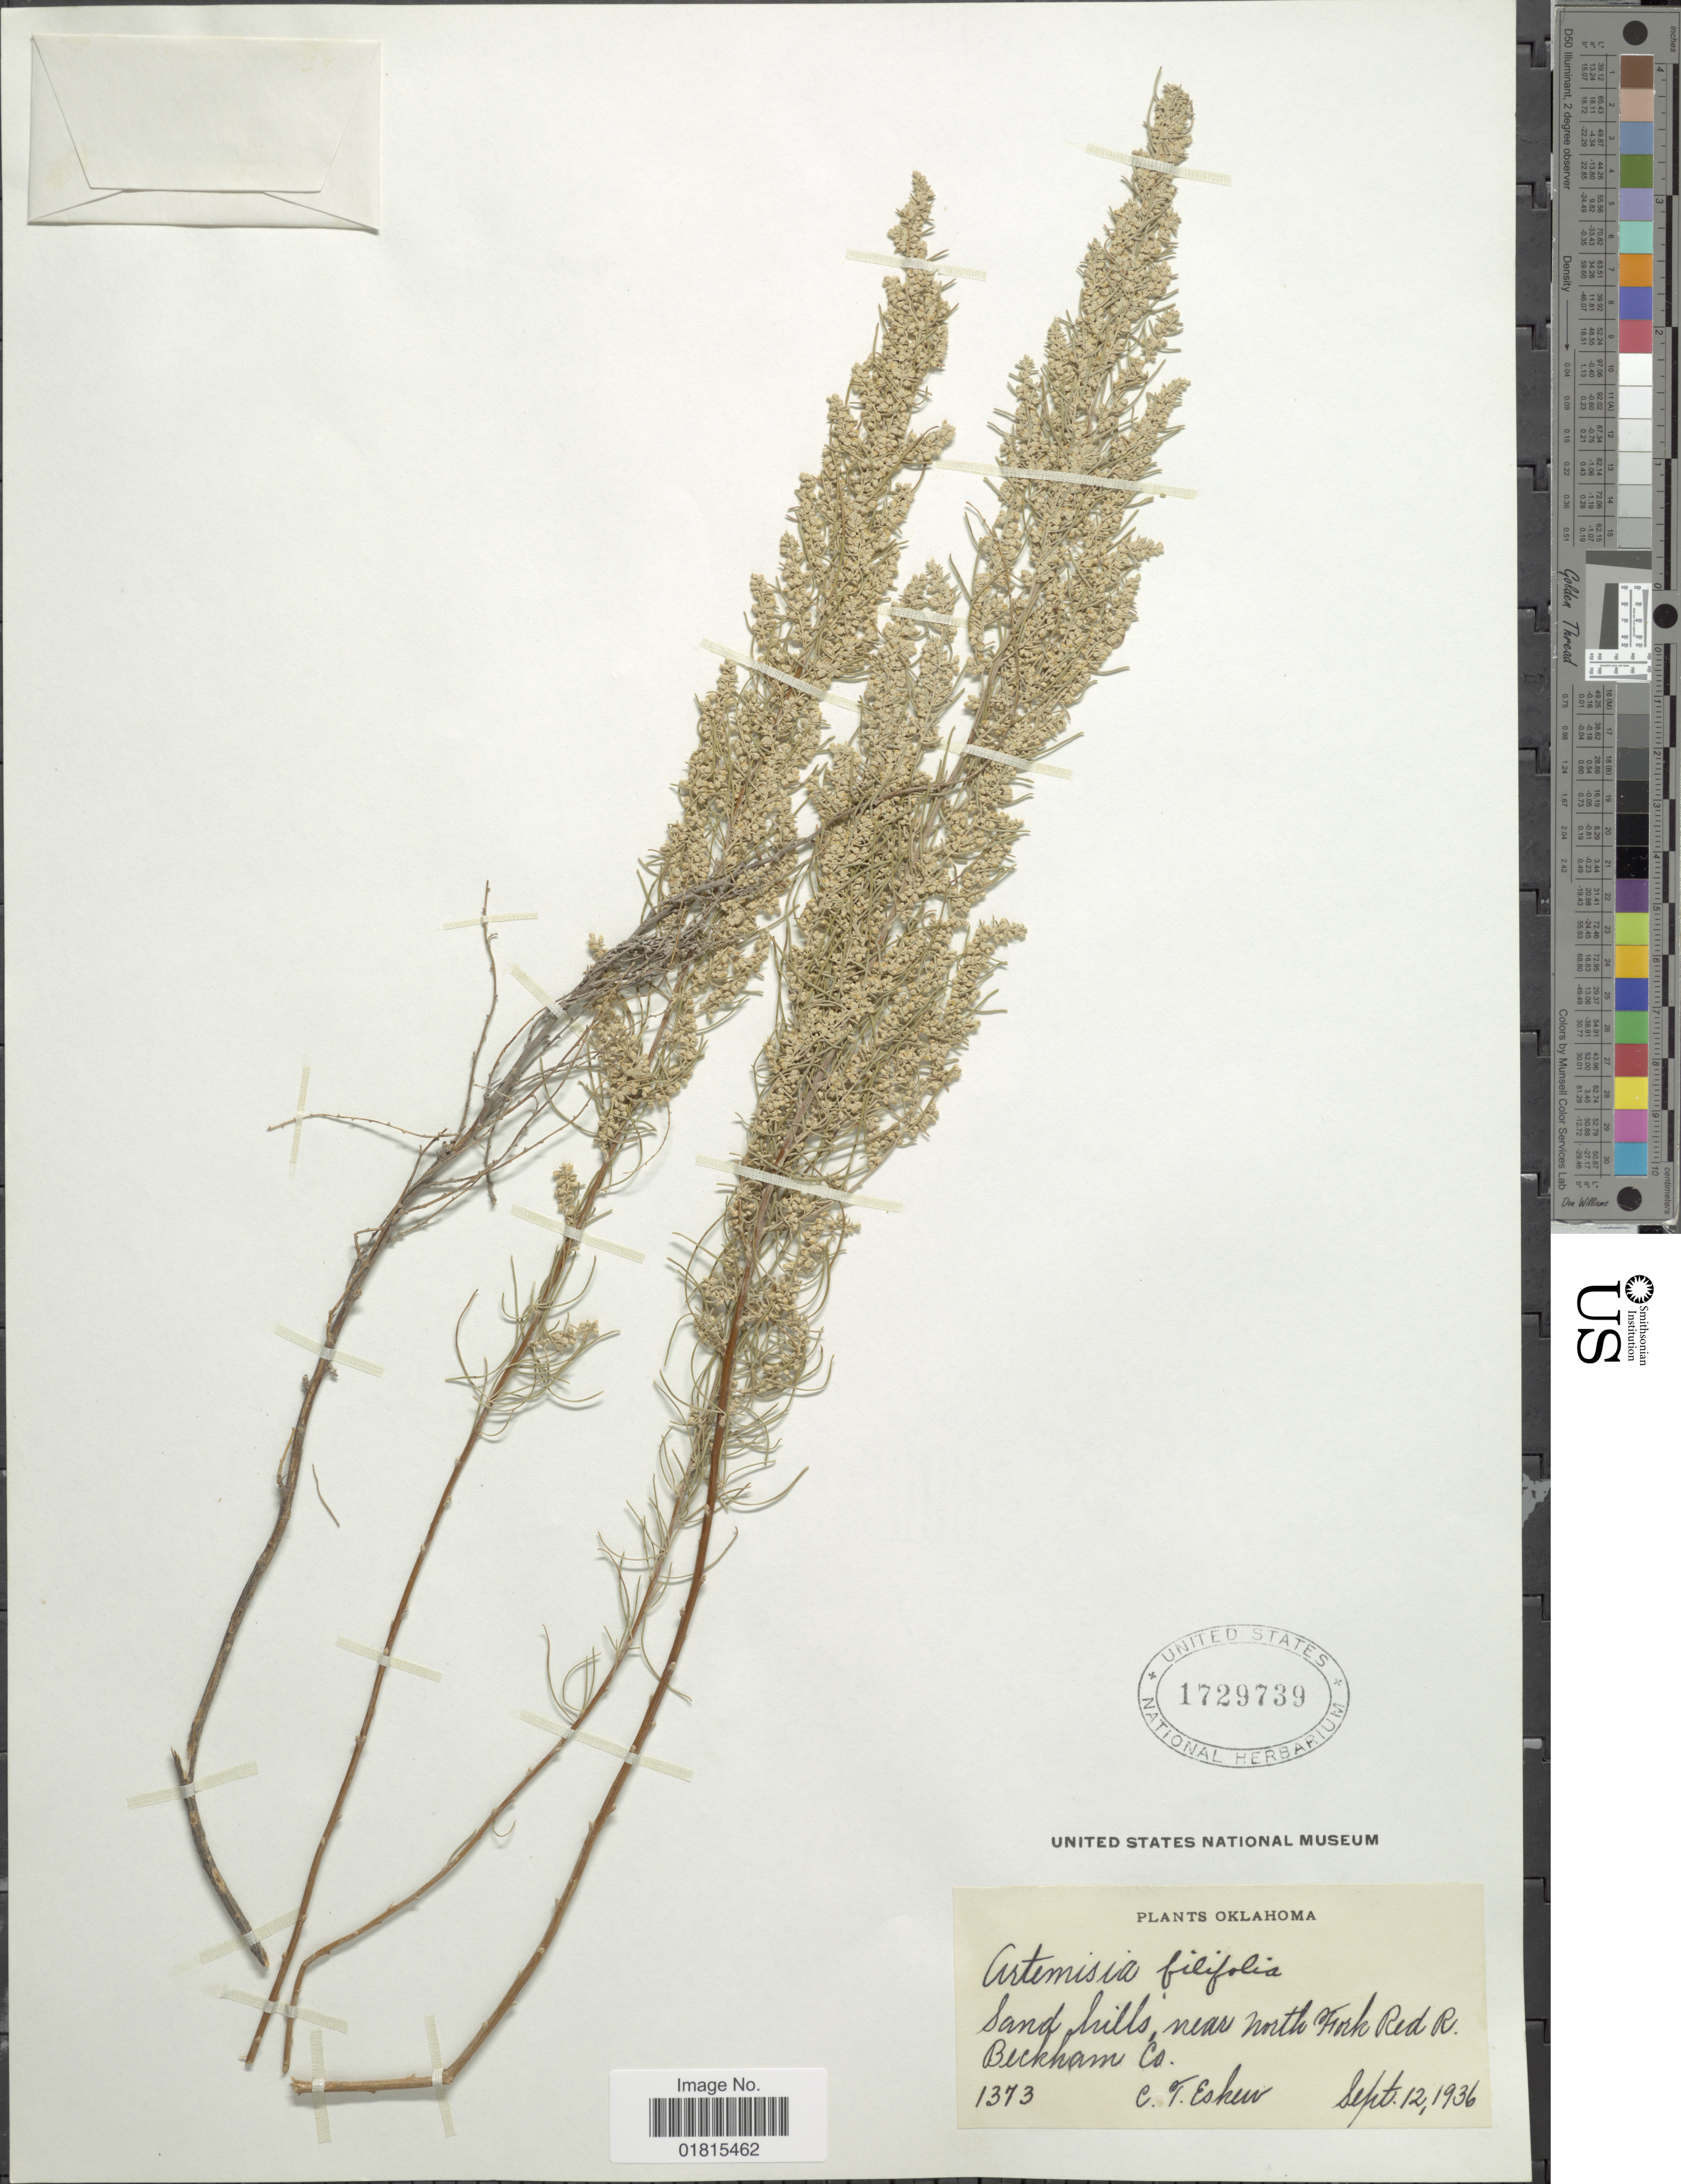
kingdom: Plantae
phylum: Tracheophyta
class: Magnoliopsida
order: Asterales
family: Asteraceae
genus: Artemisia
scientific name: Artemisia filifolia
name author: Torr.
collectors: C. Eskew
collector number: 1373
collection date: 1936-09-12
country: United States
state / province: Oklahoma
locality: Sand hills near north Fork Red R. Beckham Co.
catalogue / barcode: US 1729739